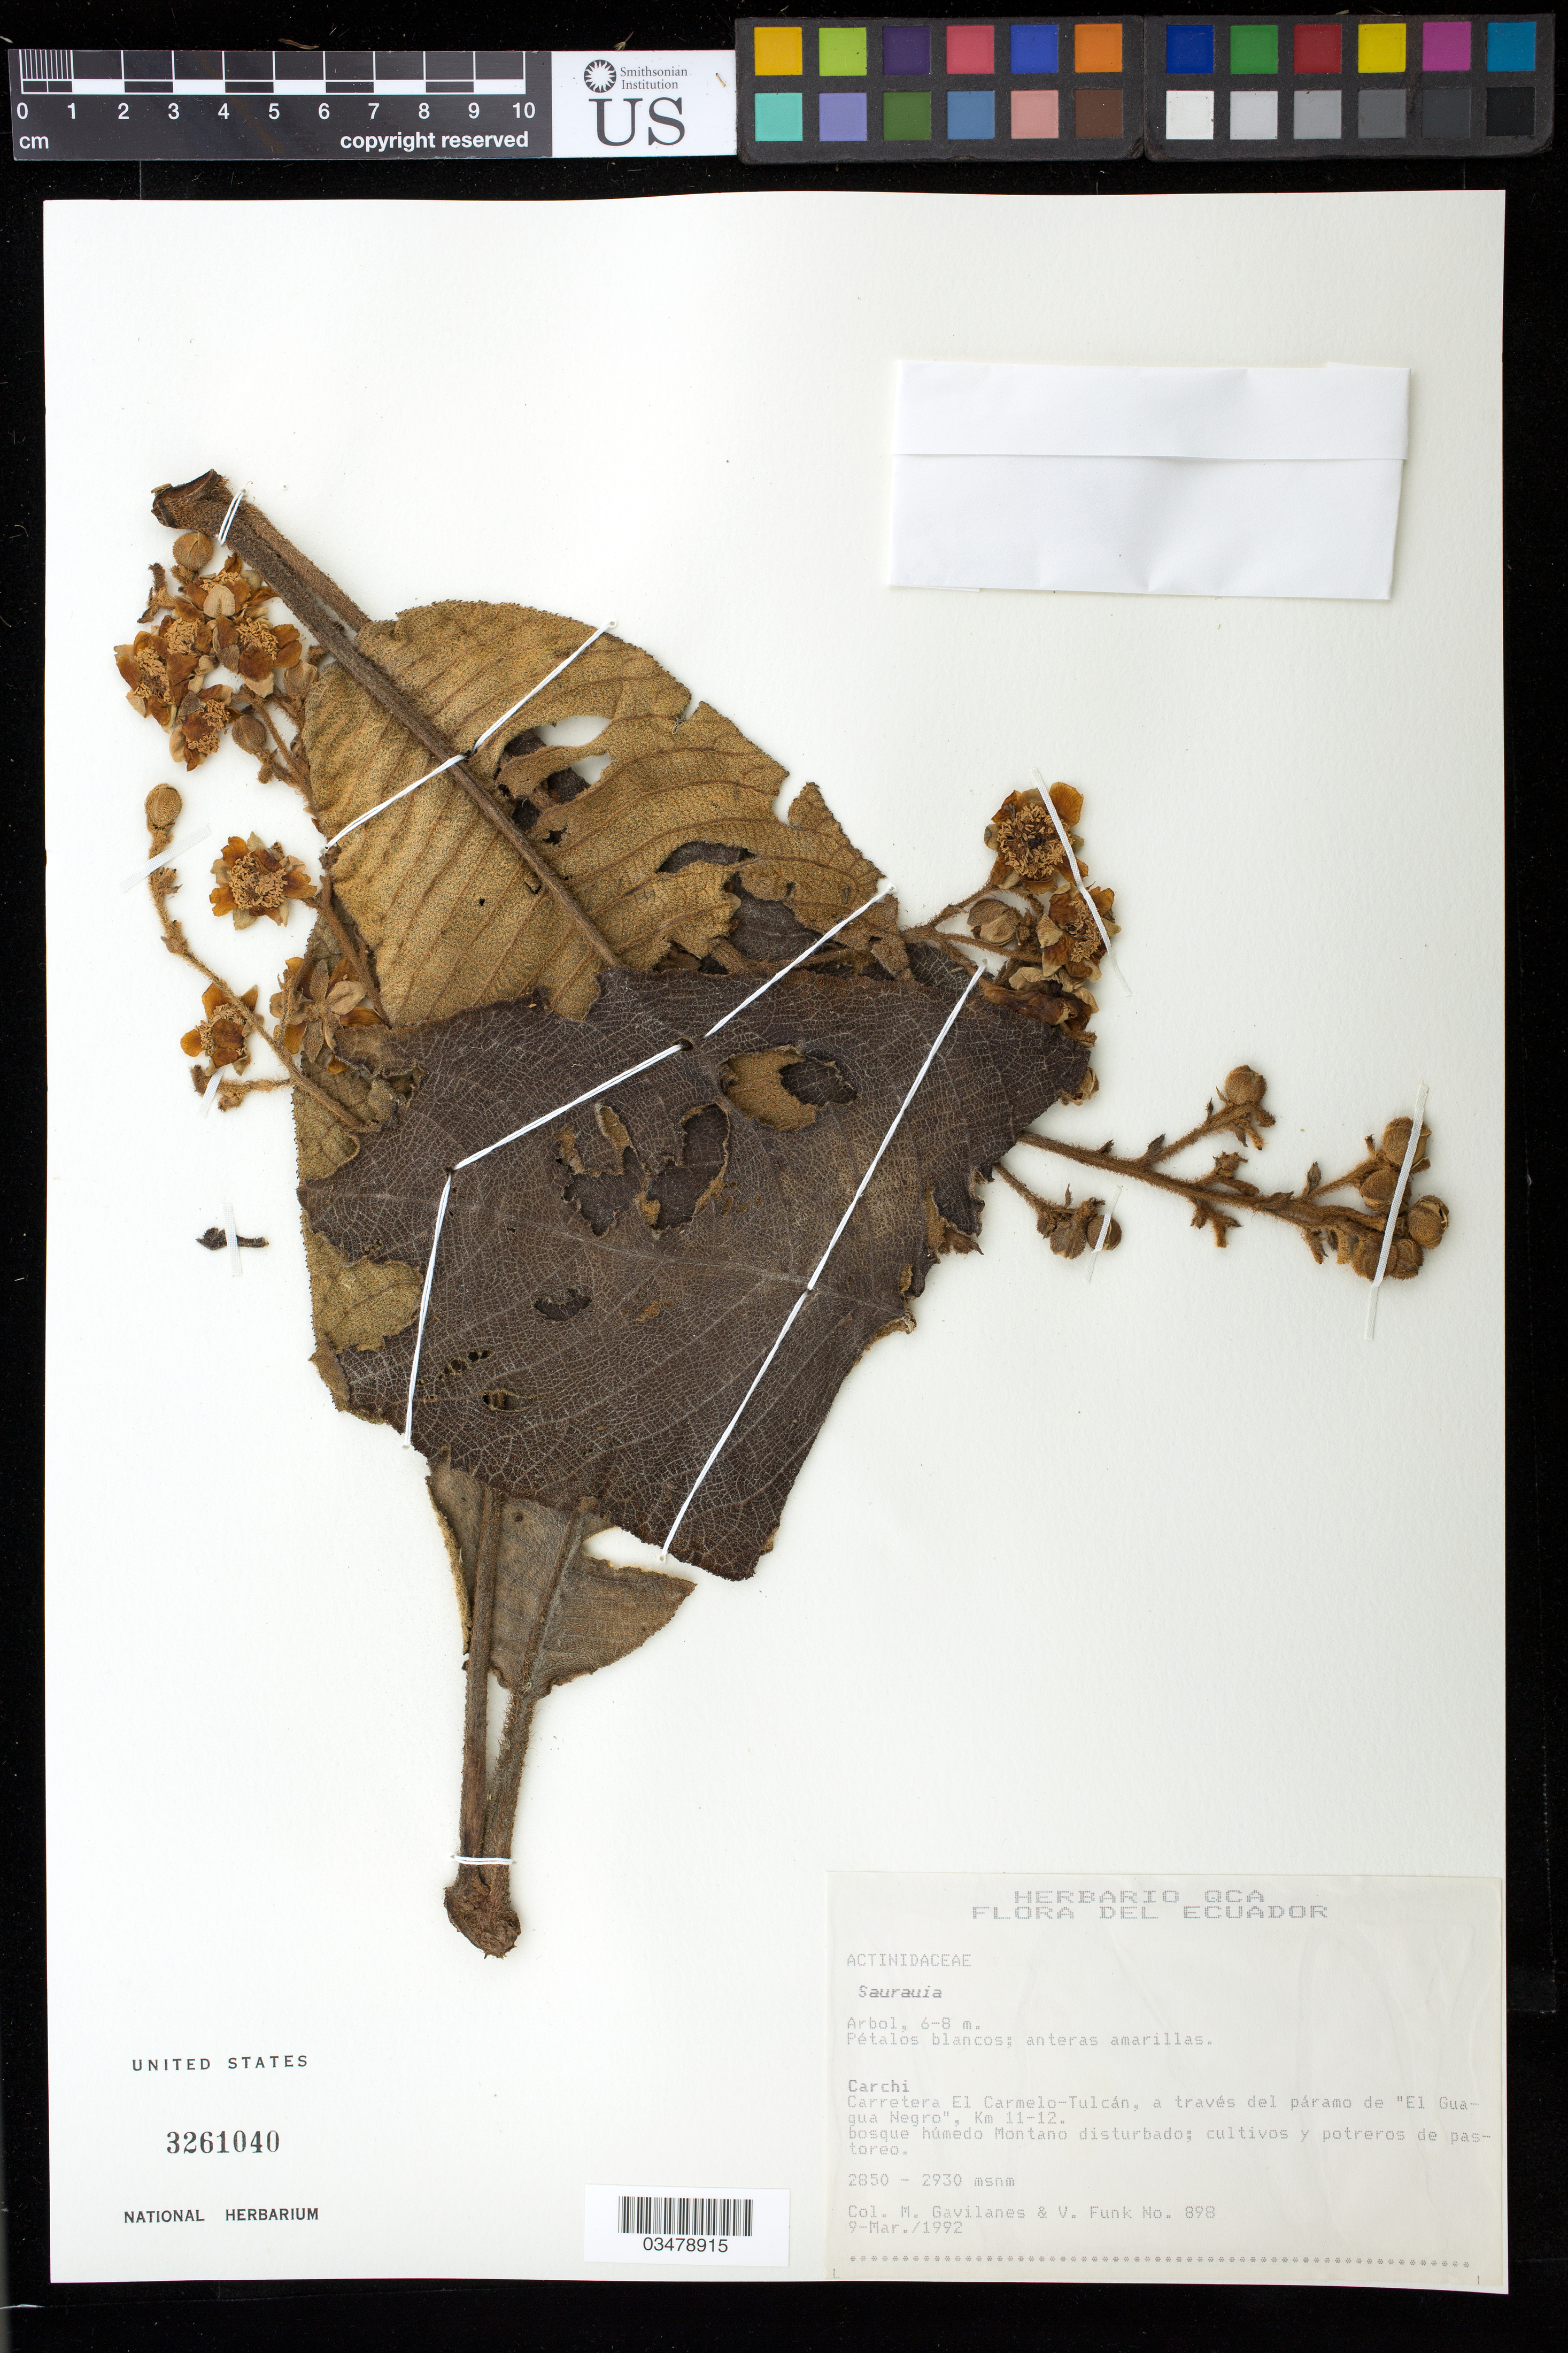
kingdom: Plantae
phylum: Tracheophyta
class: Magnoliopsida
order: Ericales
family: Actinidiaceae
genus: Saurauia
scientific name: Saurauia sp.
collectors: M. Gavilanes & V. Funk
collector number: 898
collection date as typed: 9 Mar 1992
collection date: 1992-03-09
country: Ecuador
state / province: Carchi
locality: Carretera Julio Andrade-El Carmelo, Km 20-23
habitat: bosque mudedo Montano disturbado; cultivos y potreros de pastoreo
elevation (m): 2850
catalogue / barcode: US 3261040